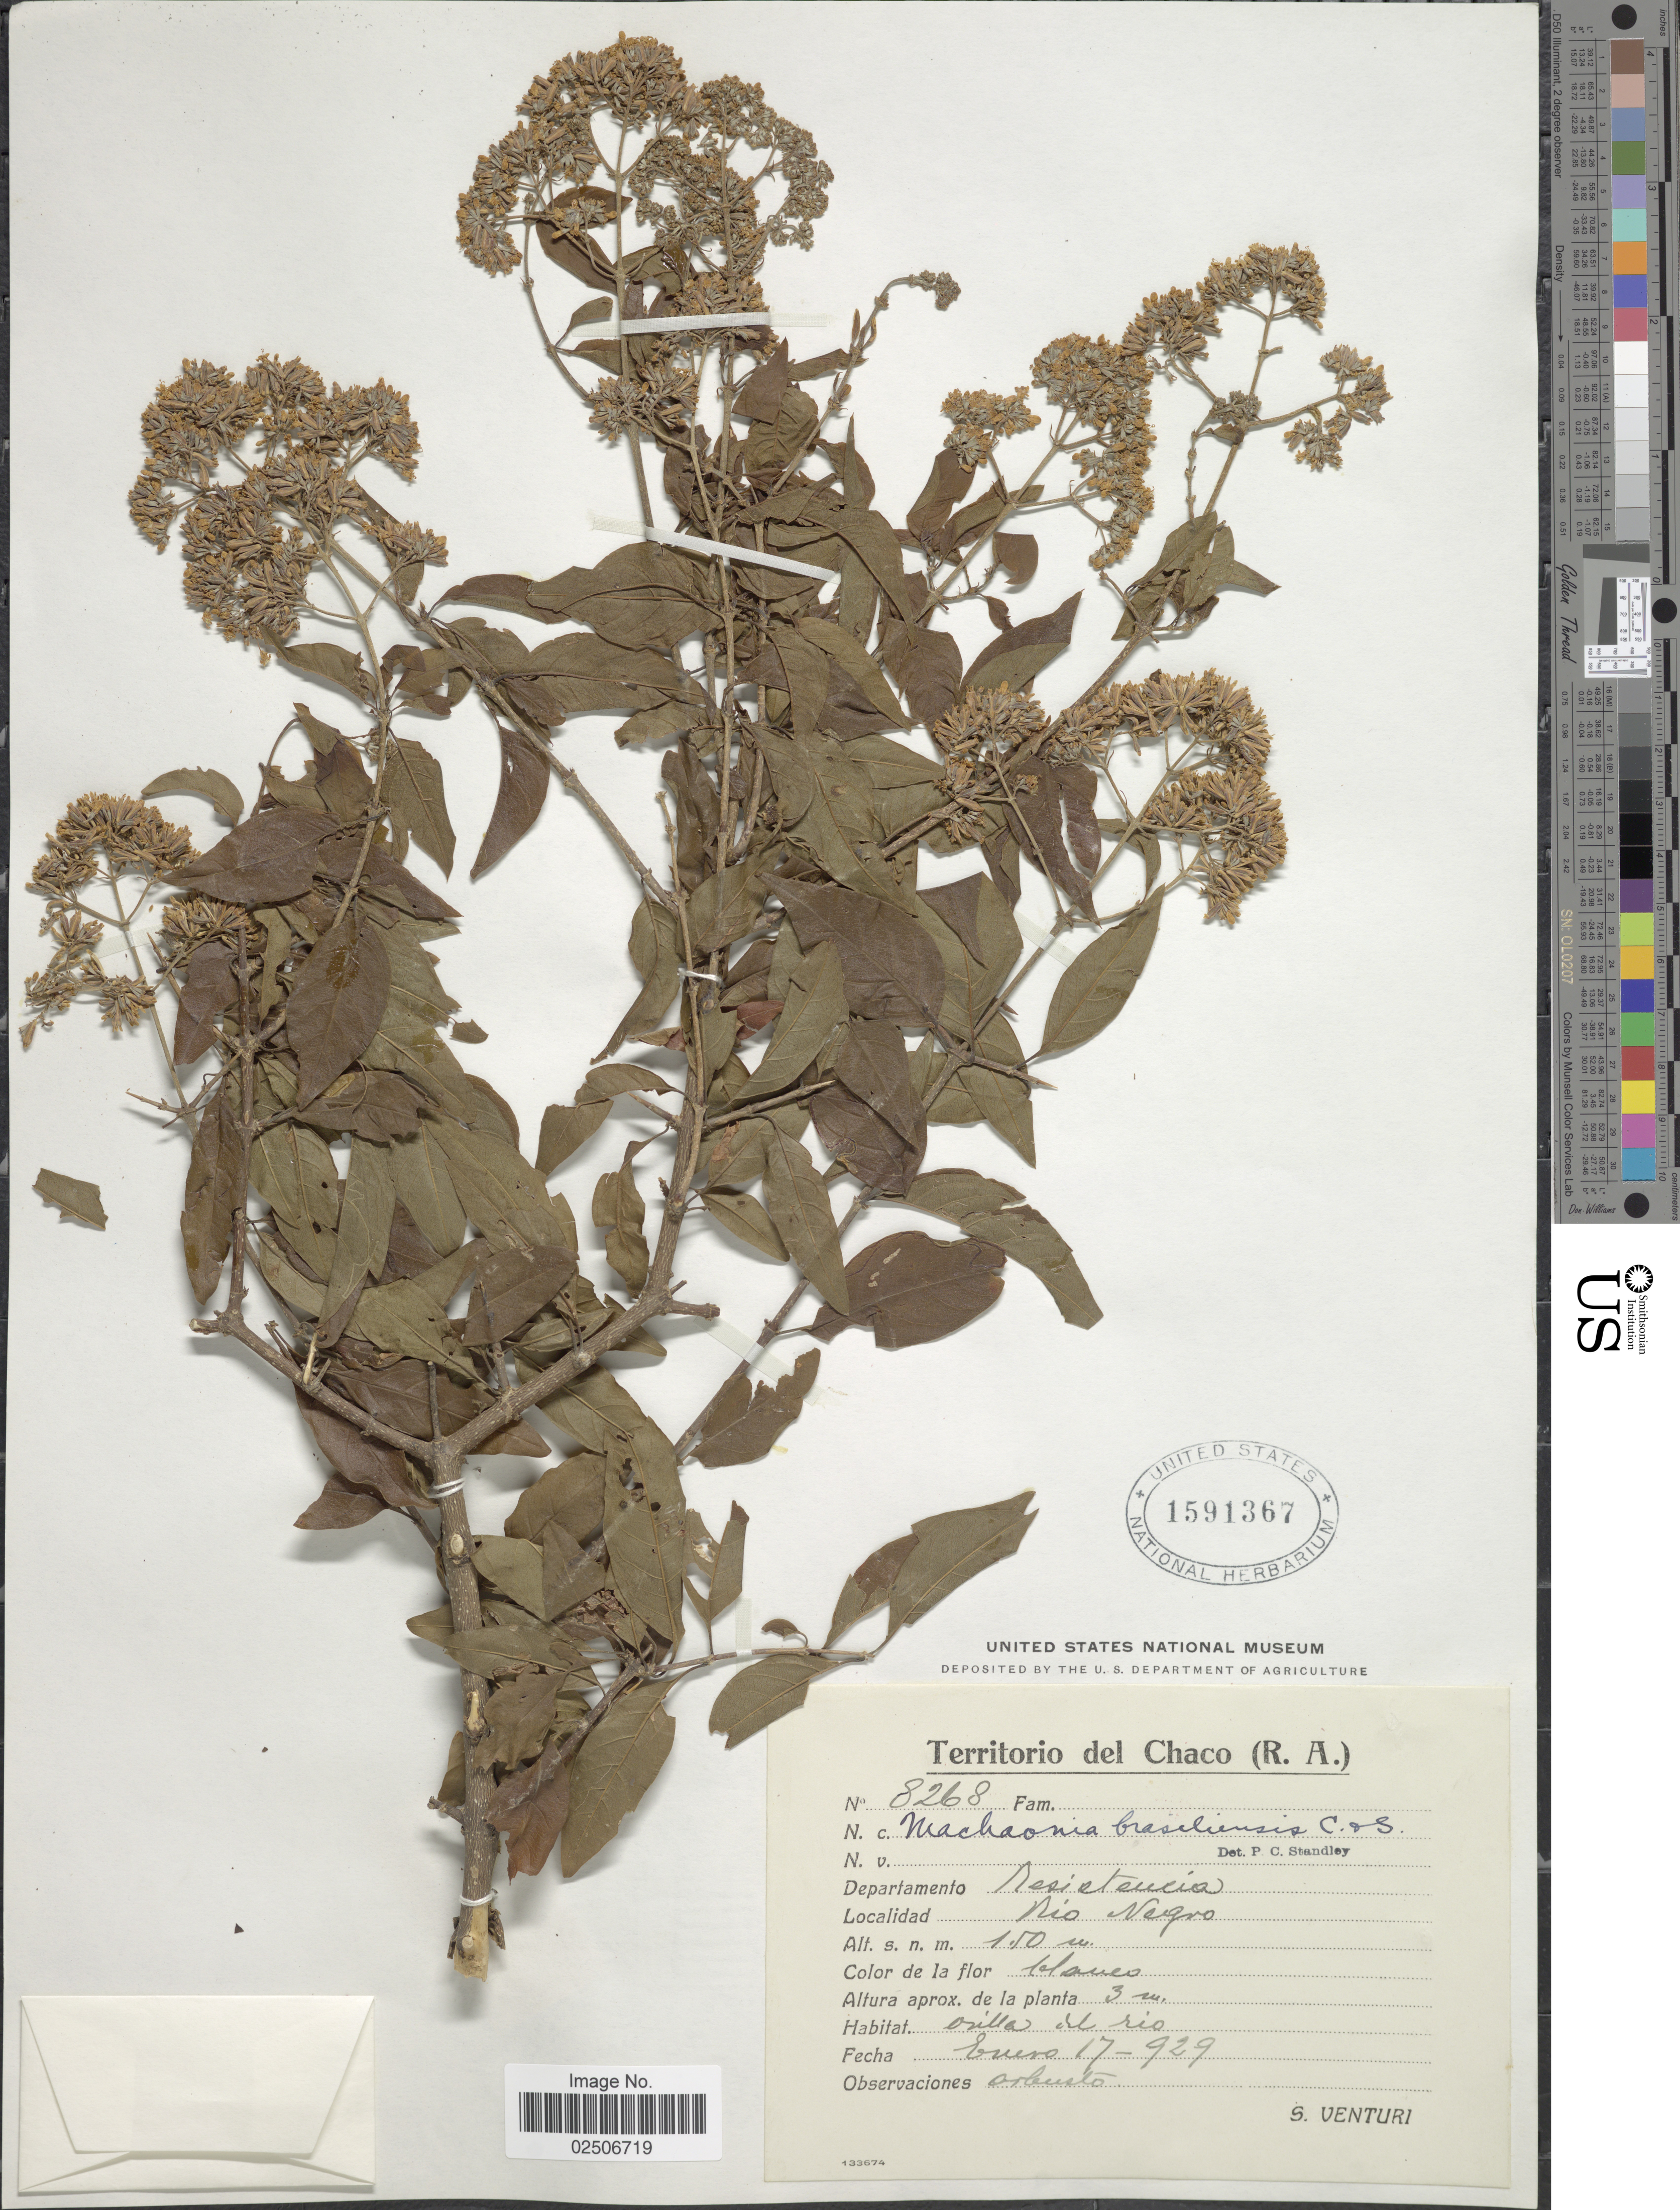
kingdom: Plantae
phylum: Tracheophyta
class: Magnoliopsida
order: Gentianales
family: Rubiaceae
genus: Machaonia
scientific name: Machaonia brasiliensis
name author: (Hoffmanns. ex Humb.) Cham. & Schltdl.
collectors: S. Venturi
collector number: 8268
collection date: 1929-01-17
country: Argentina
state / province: Chaco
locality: Departamnento Resistencia, Rio Negro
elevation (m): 150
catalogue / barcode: US 1591367